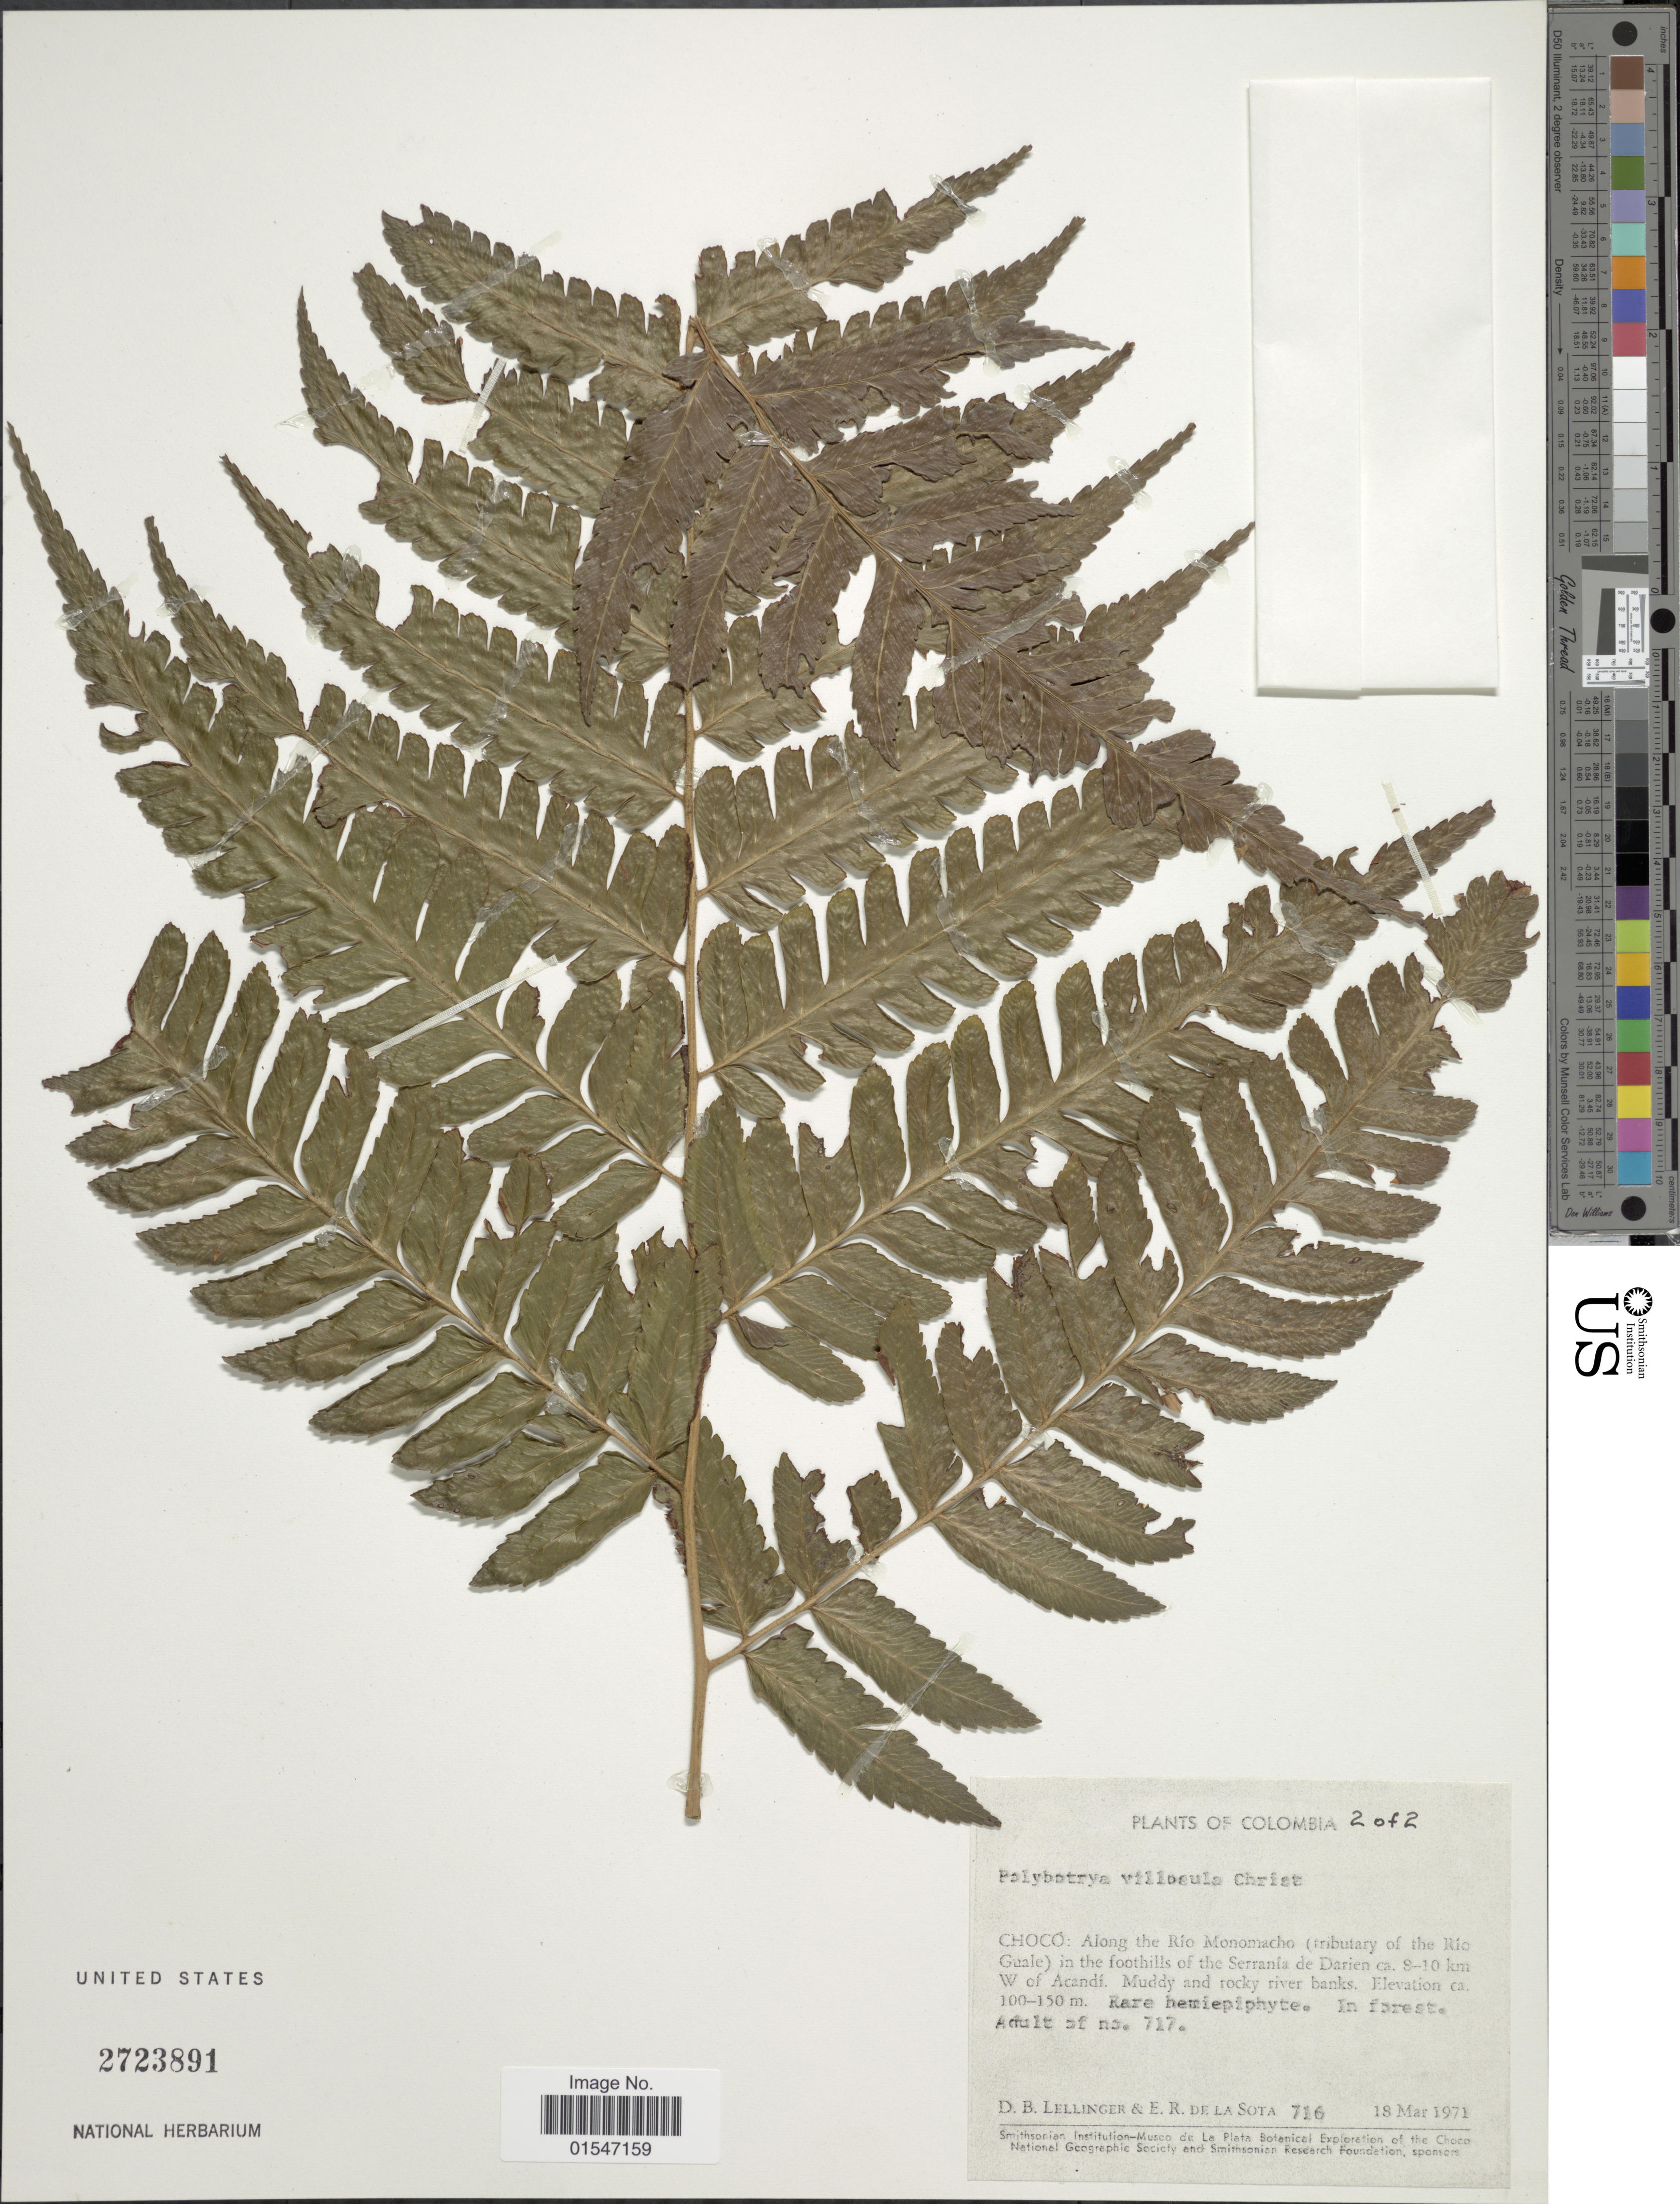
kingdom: Plantae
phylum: Tracheophyta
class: Polypodiopsida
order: Polypodiales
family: Dryopteridaceae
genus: Polybotrya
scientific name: Polybotrya caudata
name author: Kunze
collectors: D. B. Lellinger & E. R. de la Sota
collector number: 716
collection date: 1971-03-18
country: Colombia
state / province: Chocó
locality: Choco: Along the Rio Monomacho (tributary of the Rio Guale) in the foothills of the Serrania de Darien ca. 8-10 km W of Acandi.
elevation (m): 100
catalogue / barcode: US 2723891